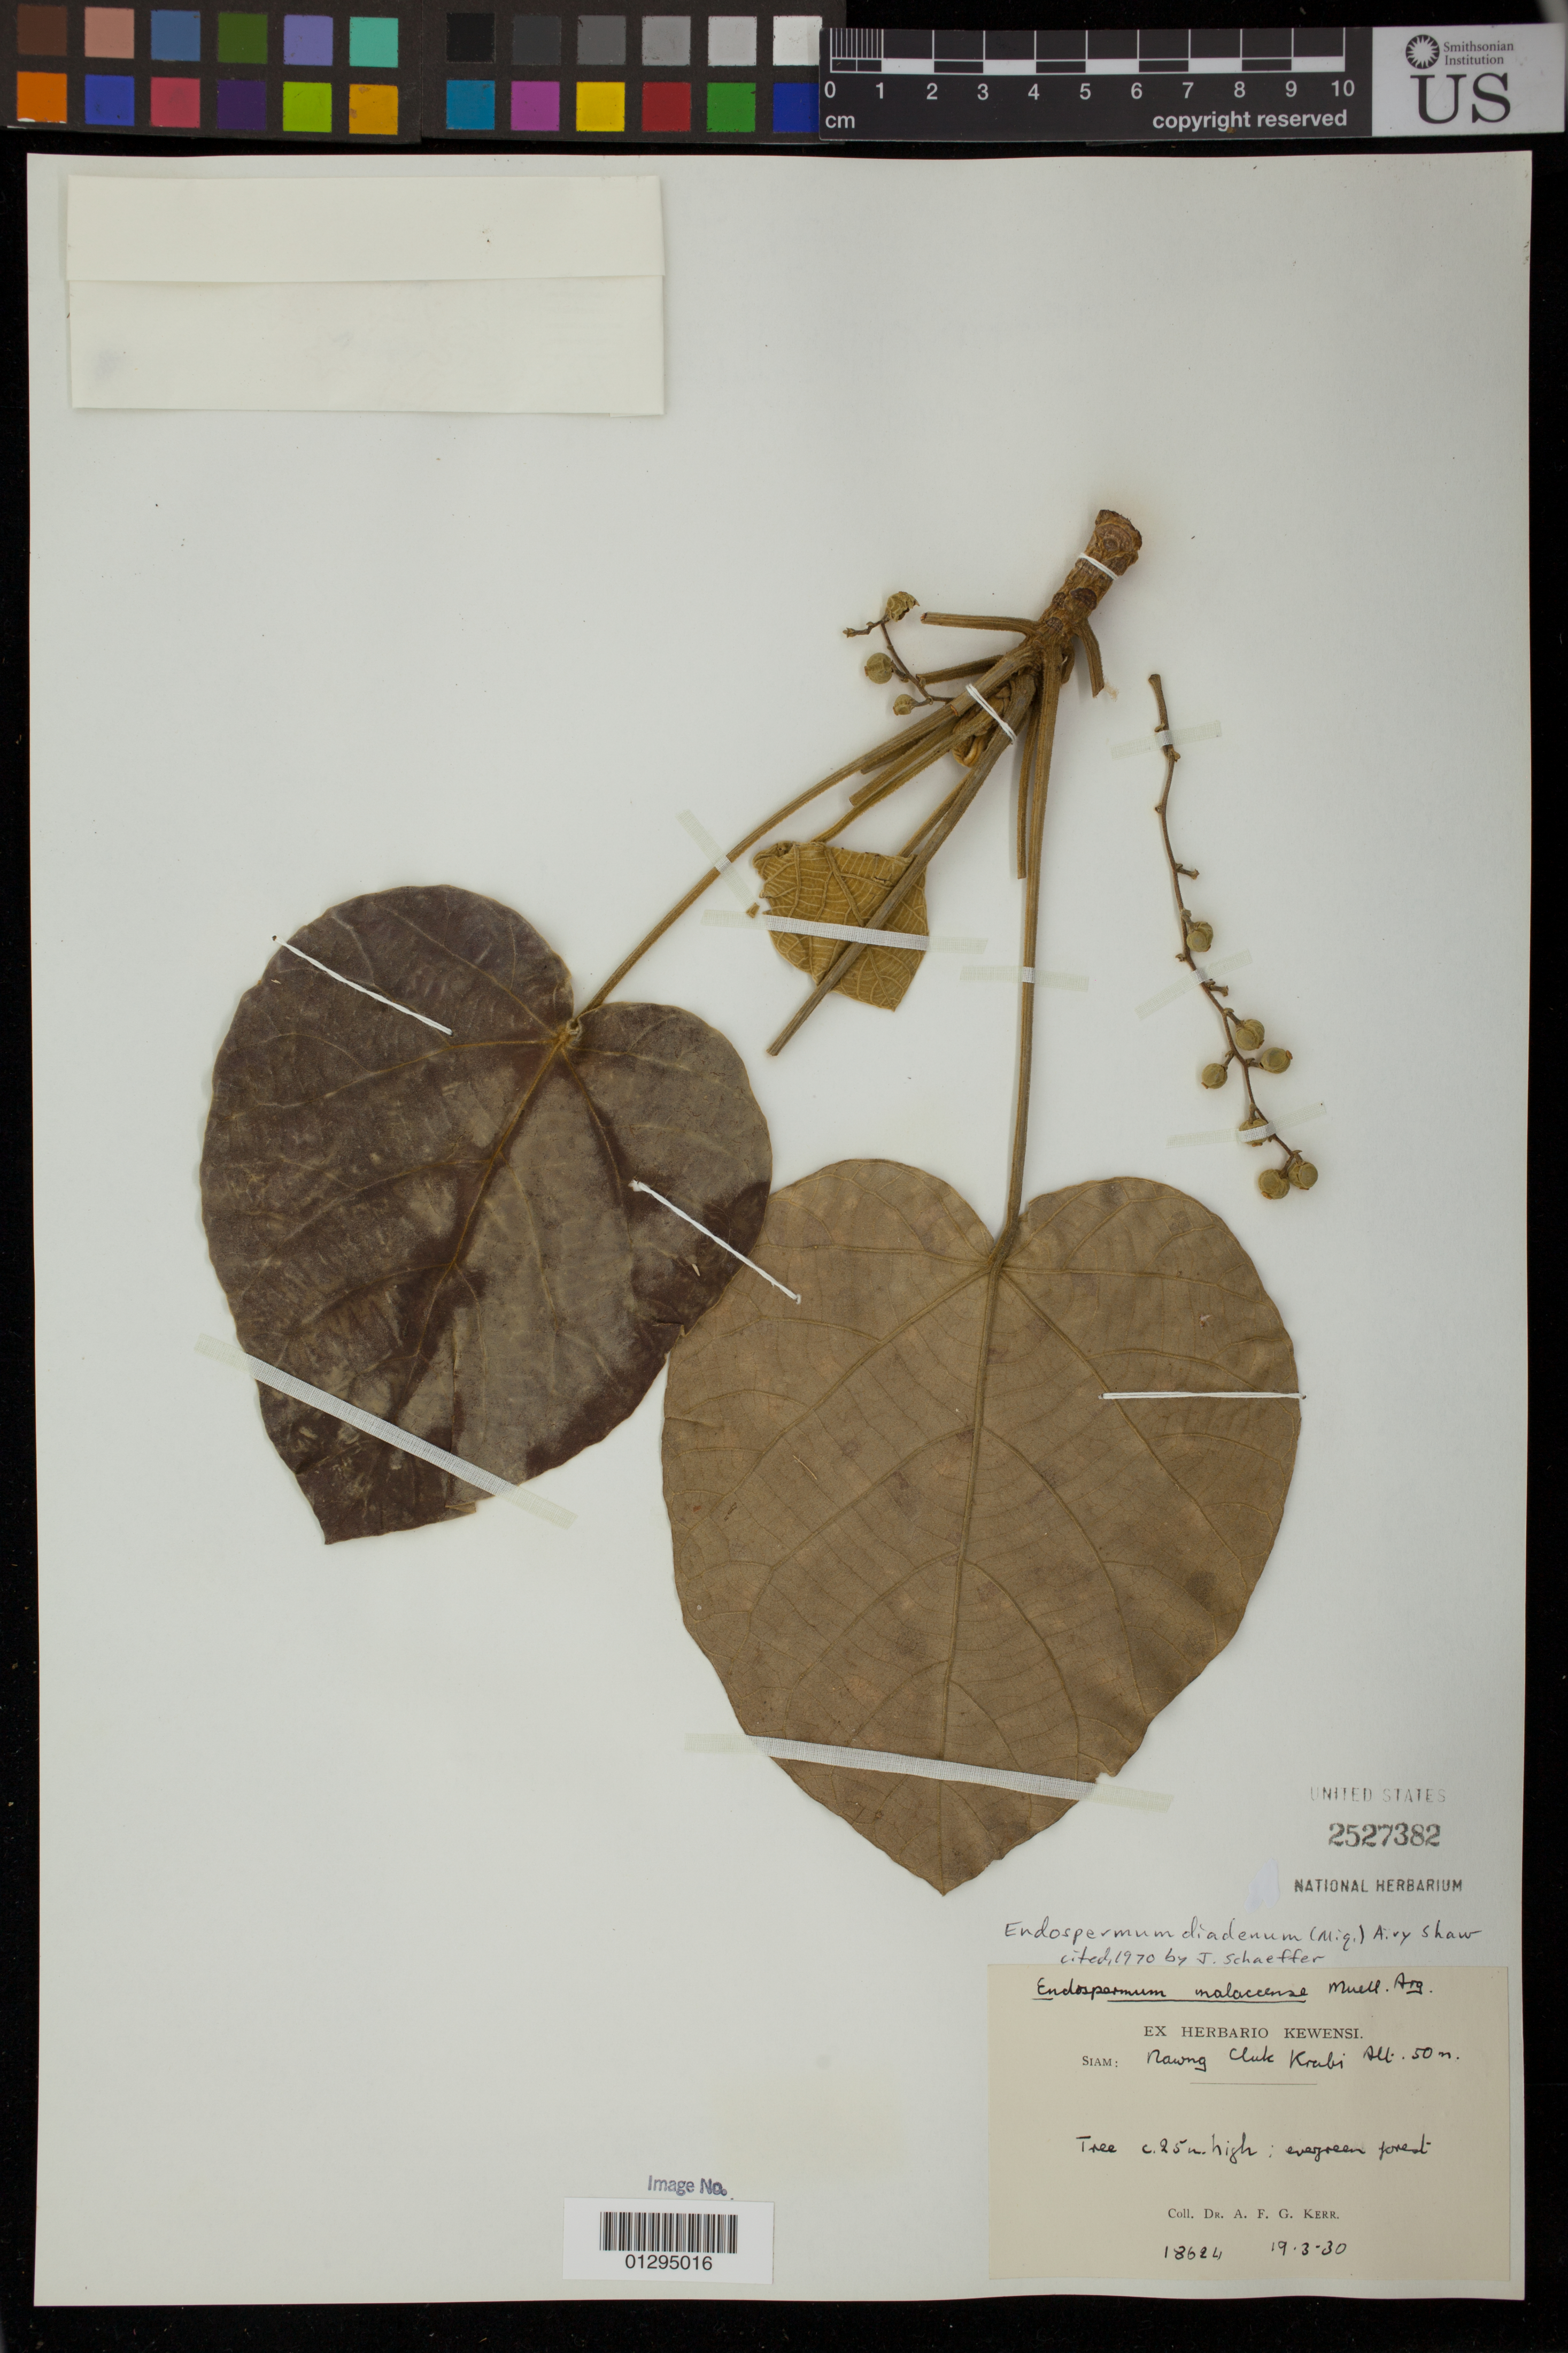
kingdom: Plantae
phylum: Tracheophyta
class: Magnoliopsida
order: Malpighiales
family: Euphorbiaceae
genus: Endospermum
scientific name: Endospermum diadenum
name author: (Miq.) Airy Shaw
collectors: A. F. G. Kerr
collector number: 18624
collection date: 1930-03-19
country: Thailand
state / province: Krabi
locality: Nawng Cluk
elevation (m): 50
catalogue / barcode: US 2527382